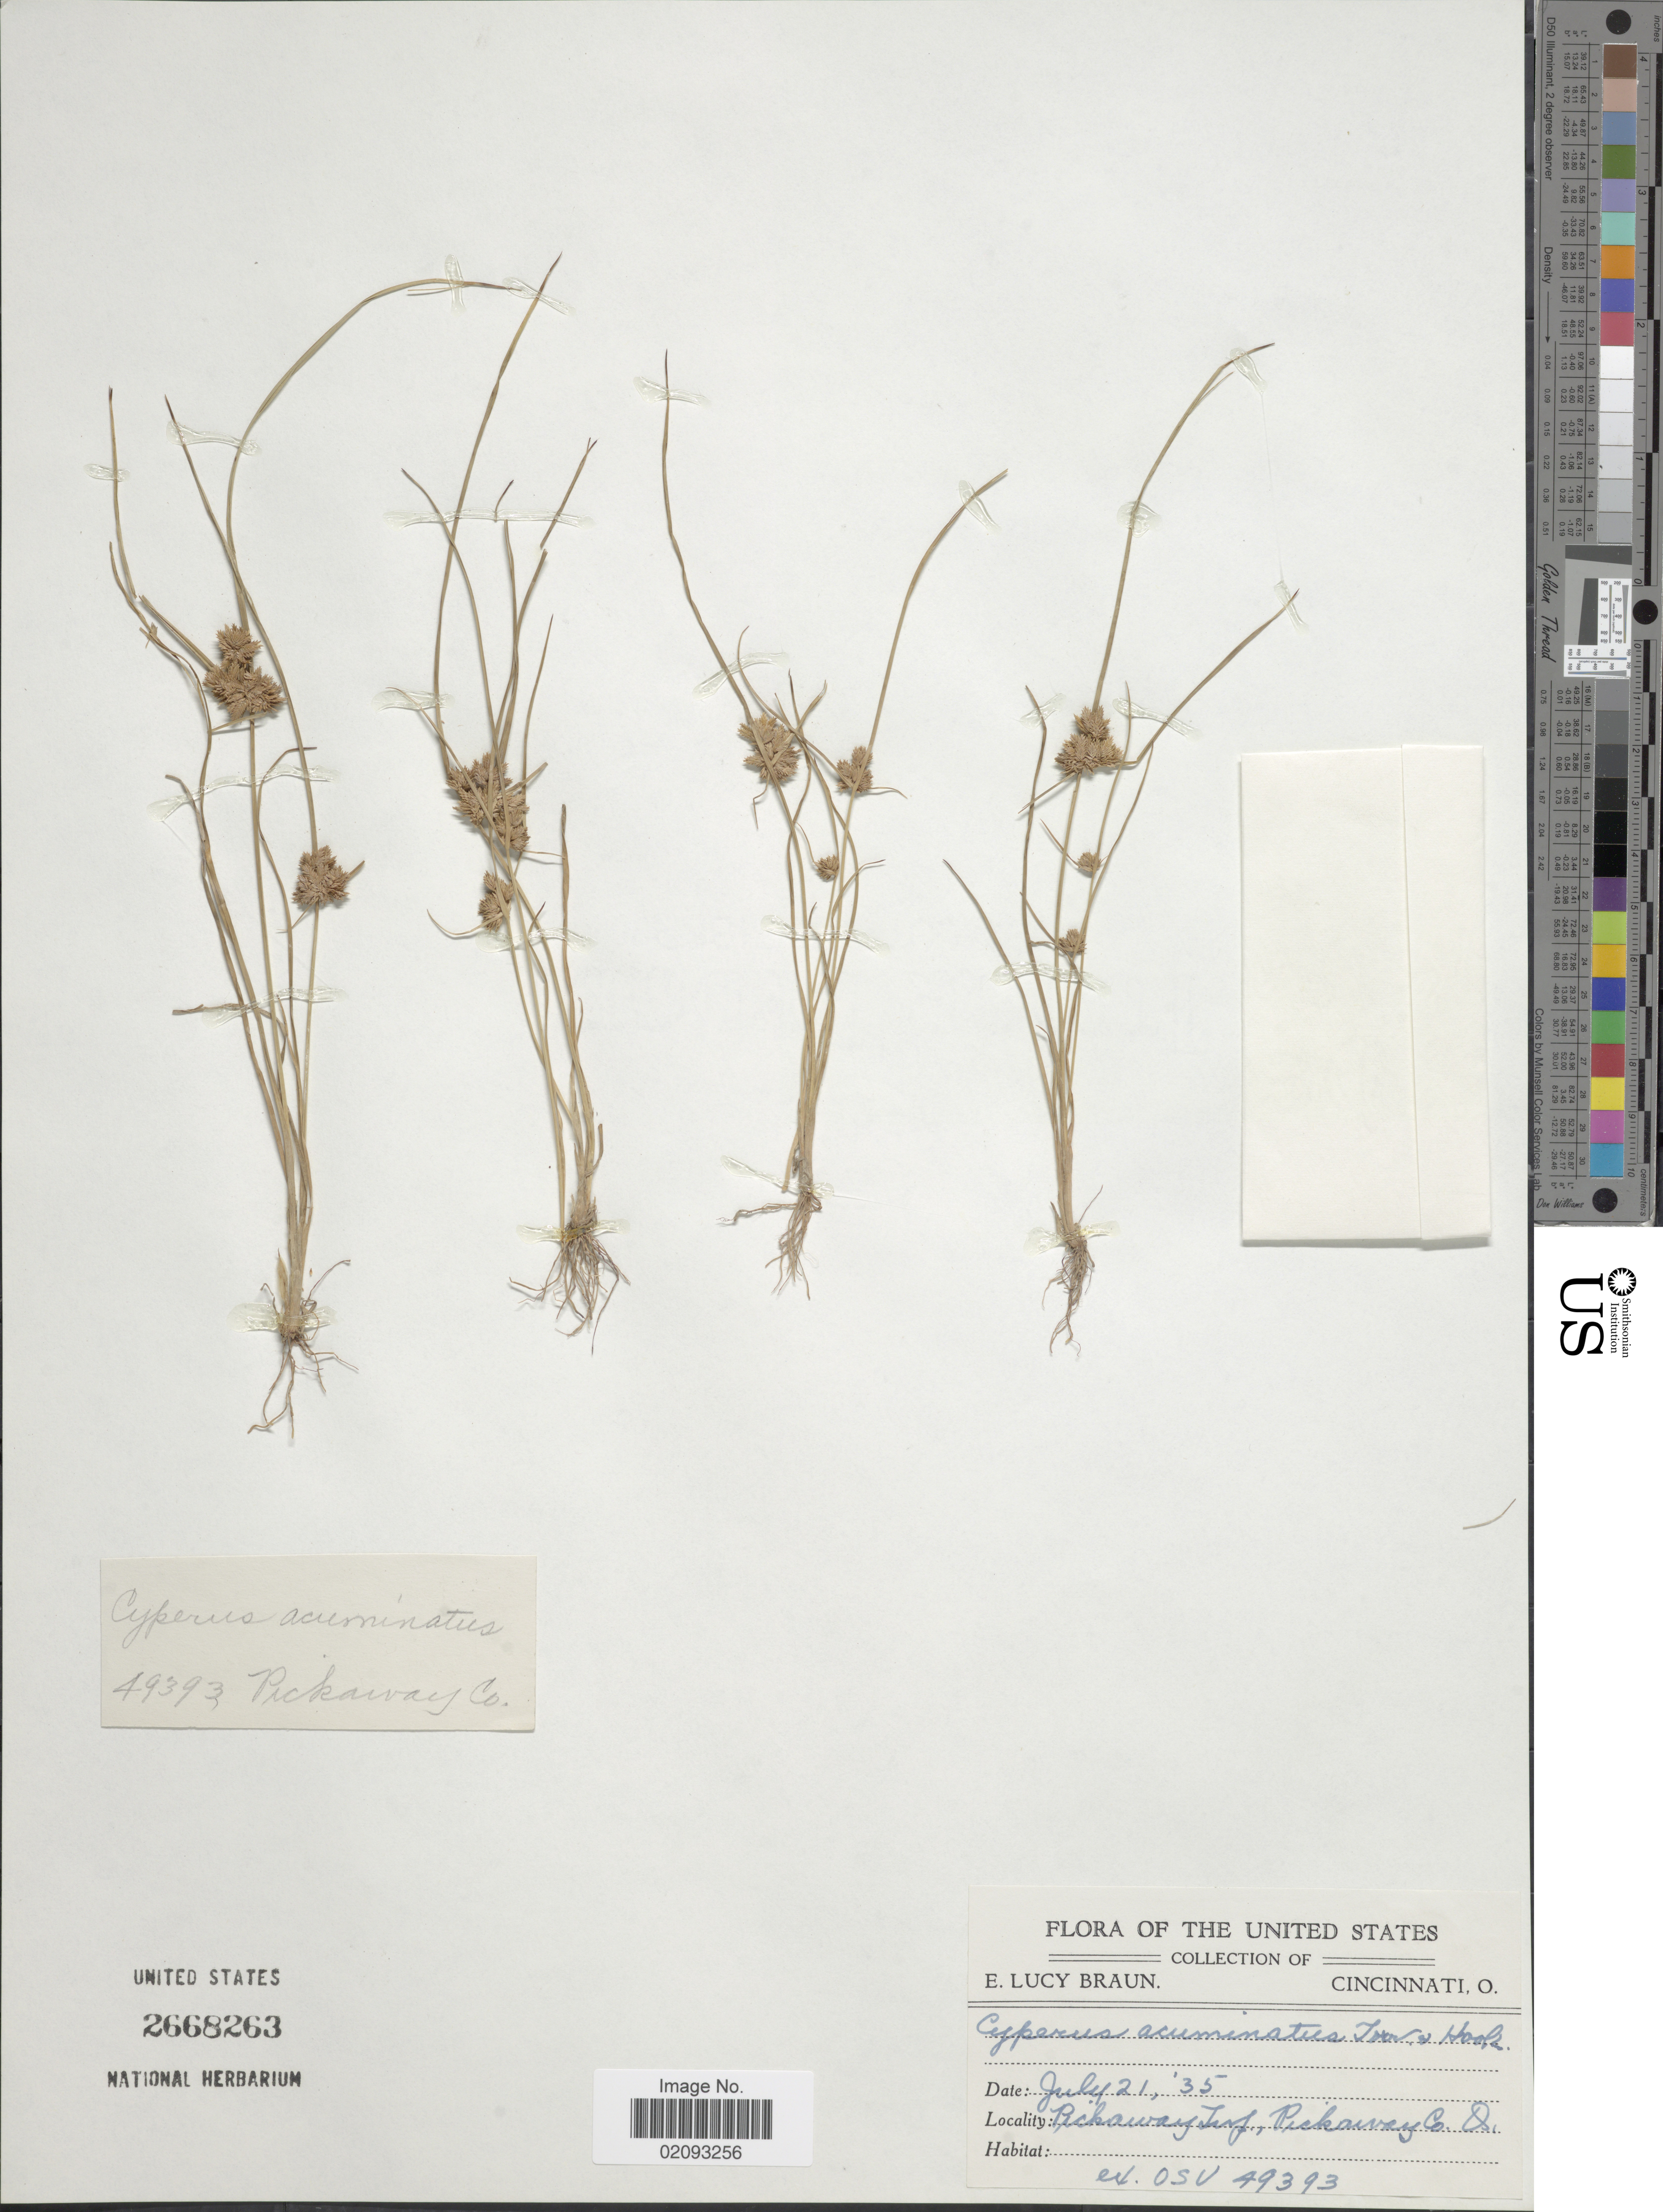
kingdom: Plantae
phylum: Tracheophyta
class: Liliopsida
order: Poales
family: Cyperaceae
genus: Cyperus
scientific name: Cyperus acuminatus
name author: Torr. & Hook.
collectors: E. L. Braun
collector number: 49393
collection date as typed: Transcribed d/m/y: 21/7/35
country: United States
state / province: Ohio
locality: Pickaway Twp, Pickaway Co.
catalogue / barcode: US 2668263